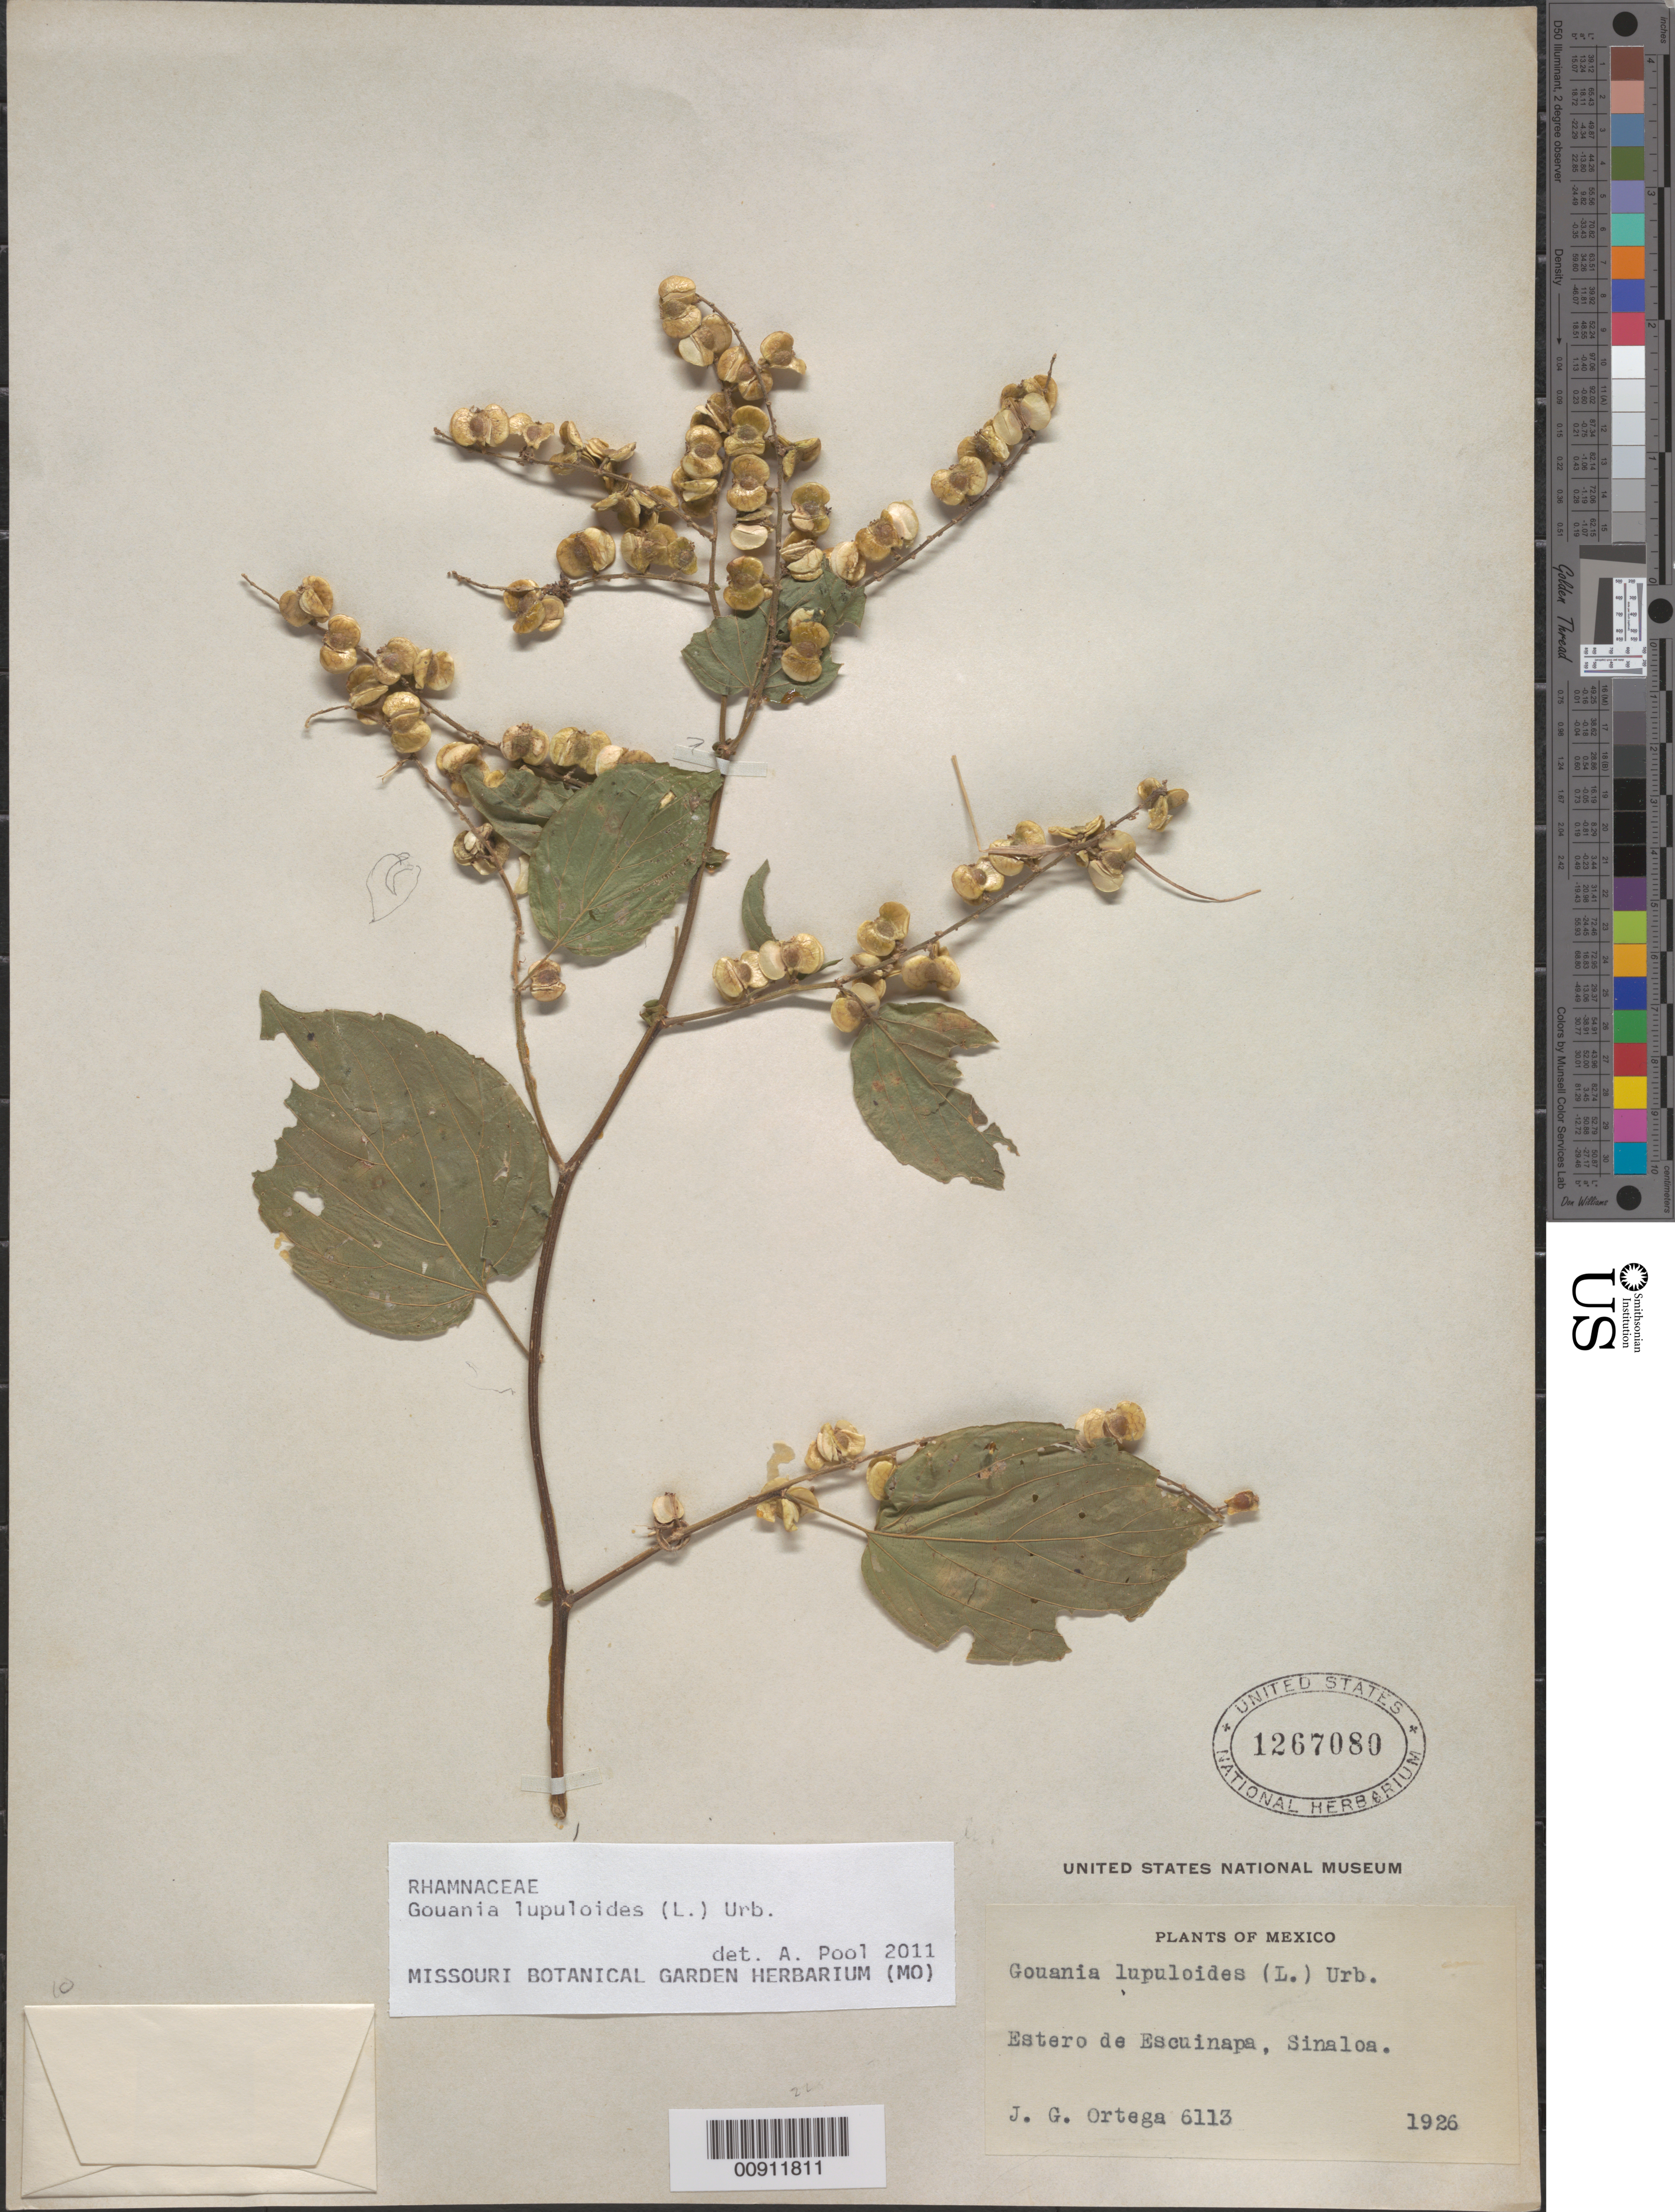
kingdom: Plantae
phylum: Tracheophyta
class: Magnoliopsida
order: Rosales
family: Rhamnaceae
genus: Gouania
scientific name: Gouania lupuloides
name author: (L.) Urb.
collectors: J. Ortega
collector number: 6113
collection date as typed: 1926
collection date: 1926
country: Mexico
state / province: Sinaloa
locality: Estero de Escuinapa, Sinaloa.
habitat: Estero.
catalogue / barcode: US 1267080